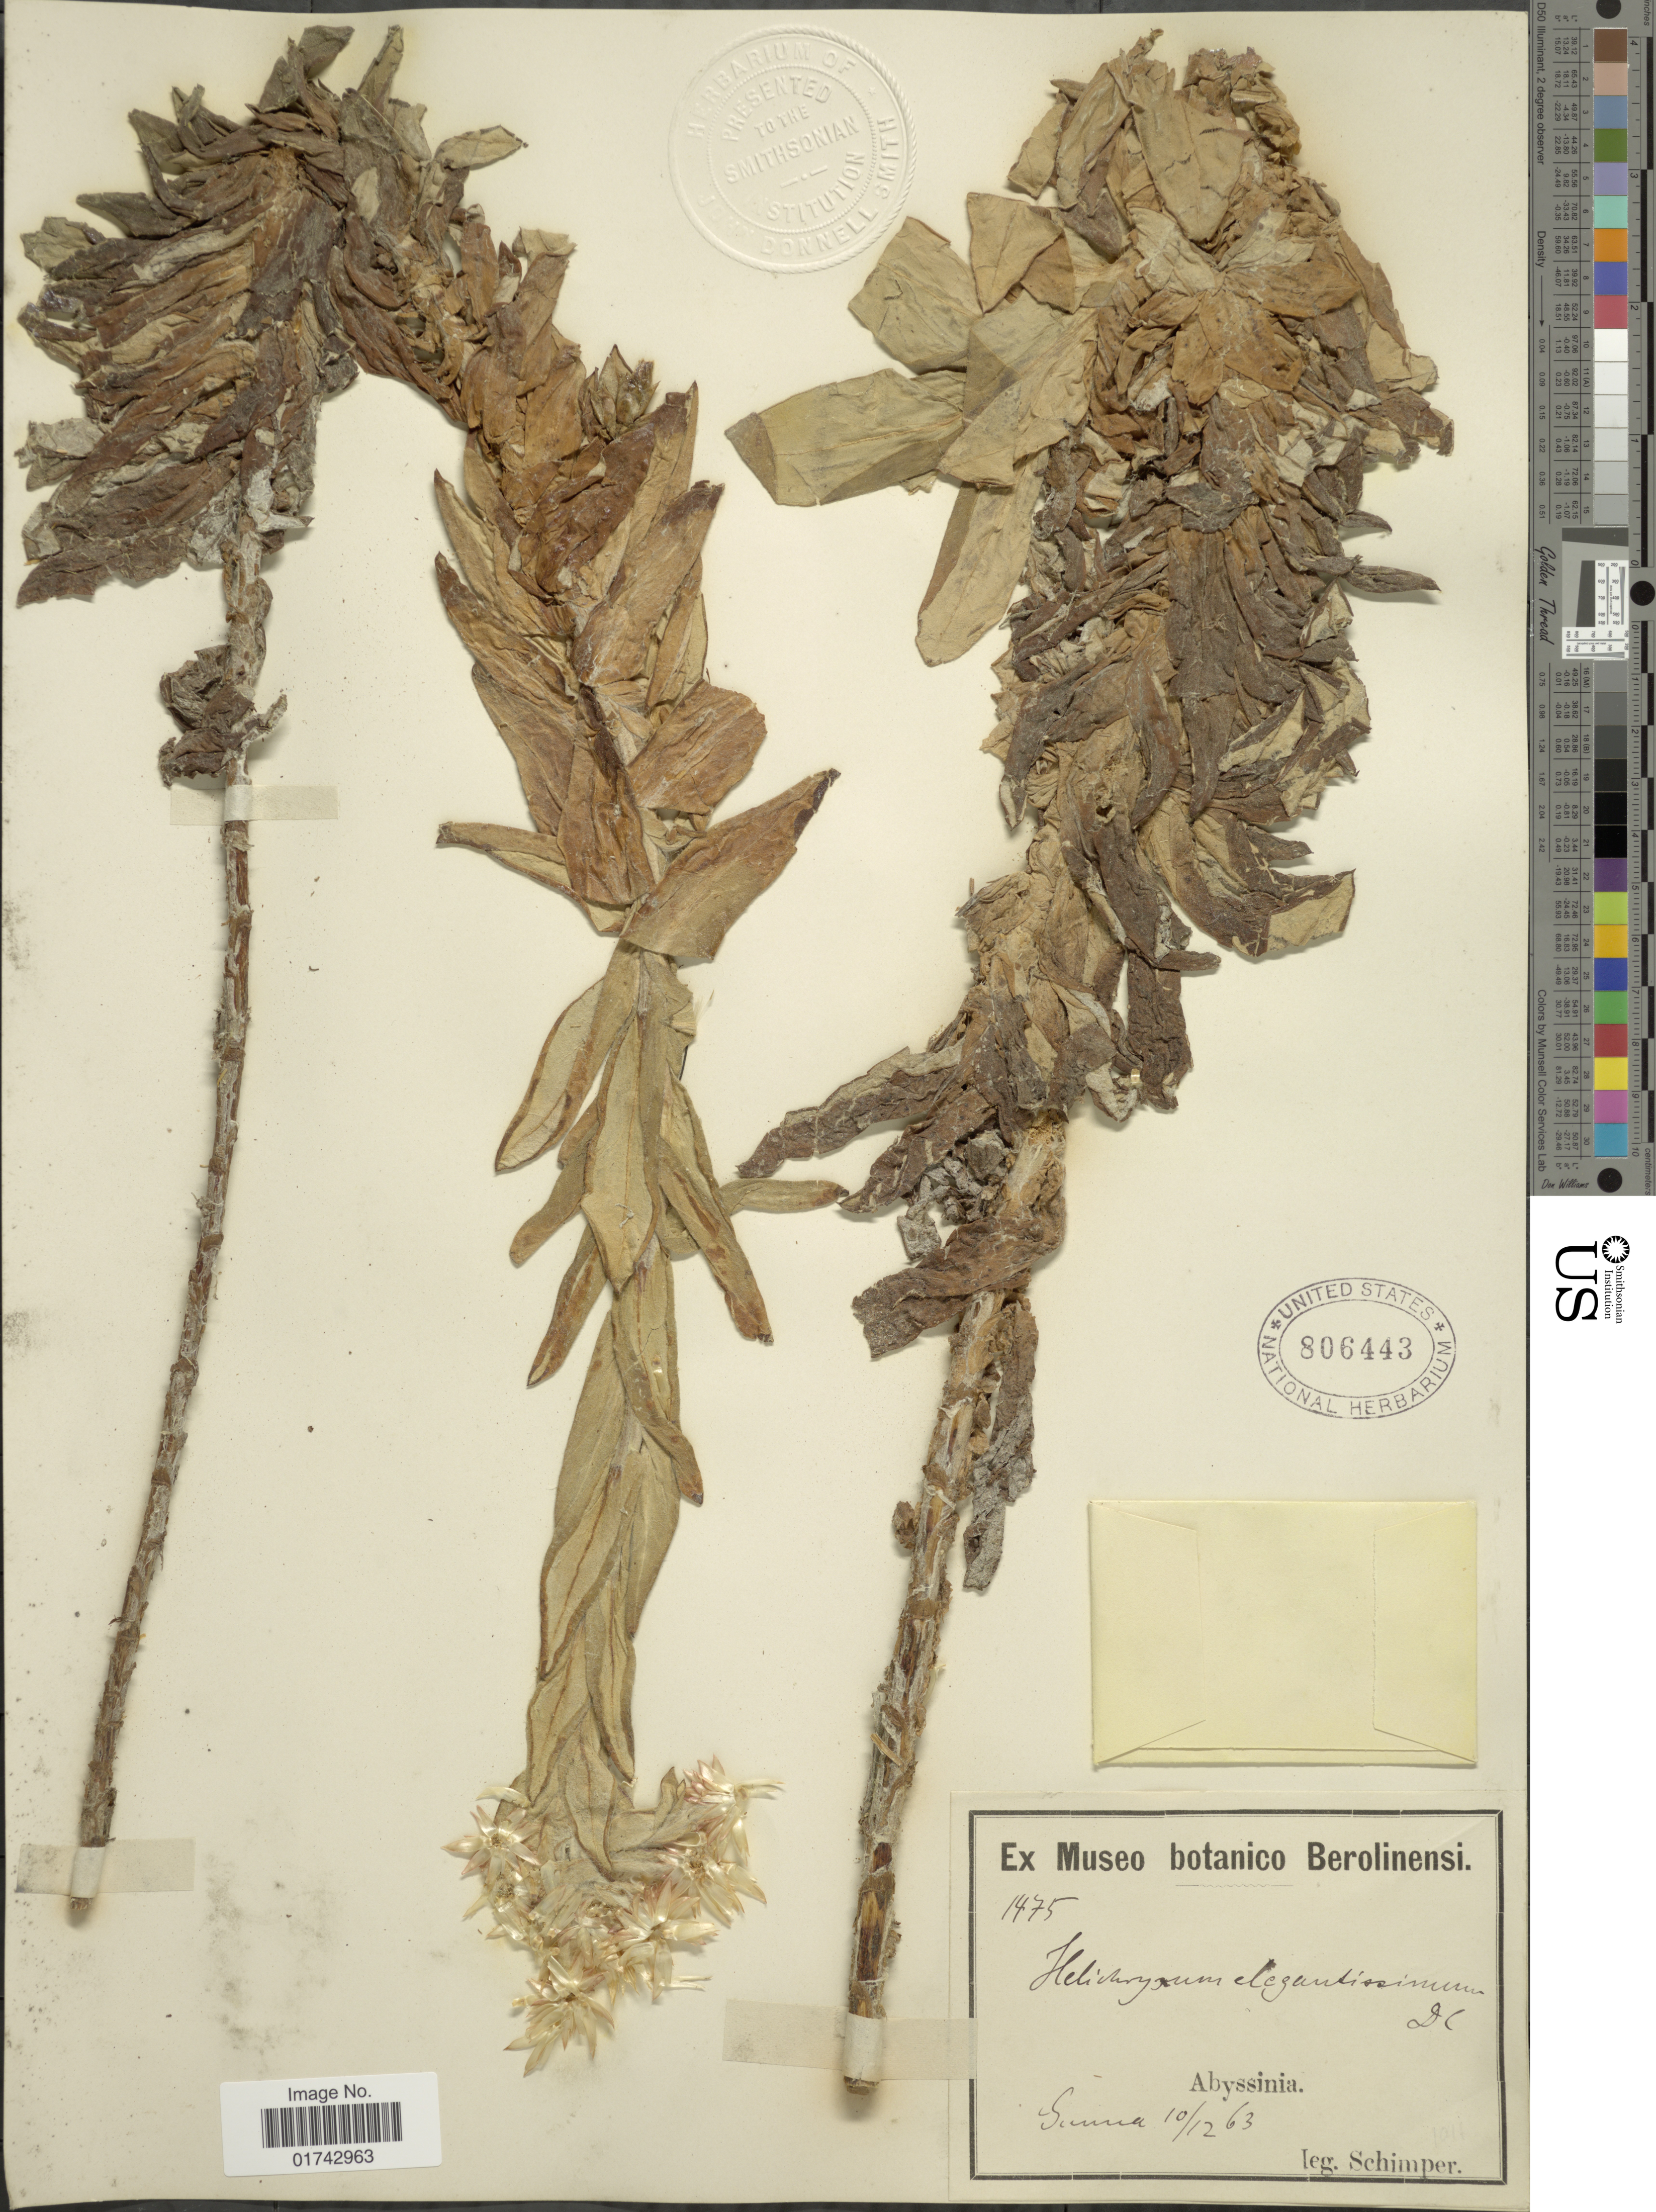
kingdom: Plantae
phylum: Tracheophyta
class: Magnoliopsida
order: Asterales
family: Asteraceae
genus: Helichrysum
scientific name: Helichrysum elegantissimum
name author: DC.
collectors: -. Schimper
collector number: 1475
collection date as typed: Transcribed d/m/y: 10/12/63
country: Eritrea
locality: Abyssinia, Sumna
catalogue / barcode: US 806443